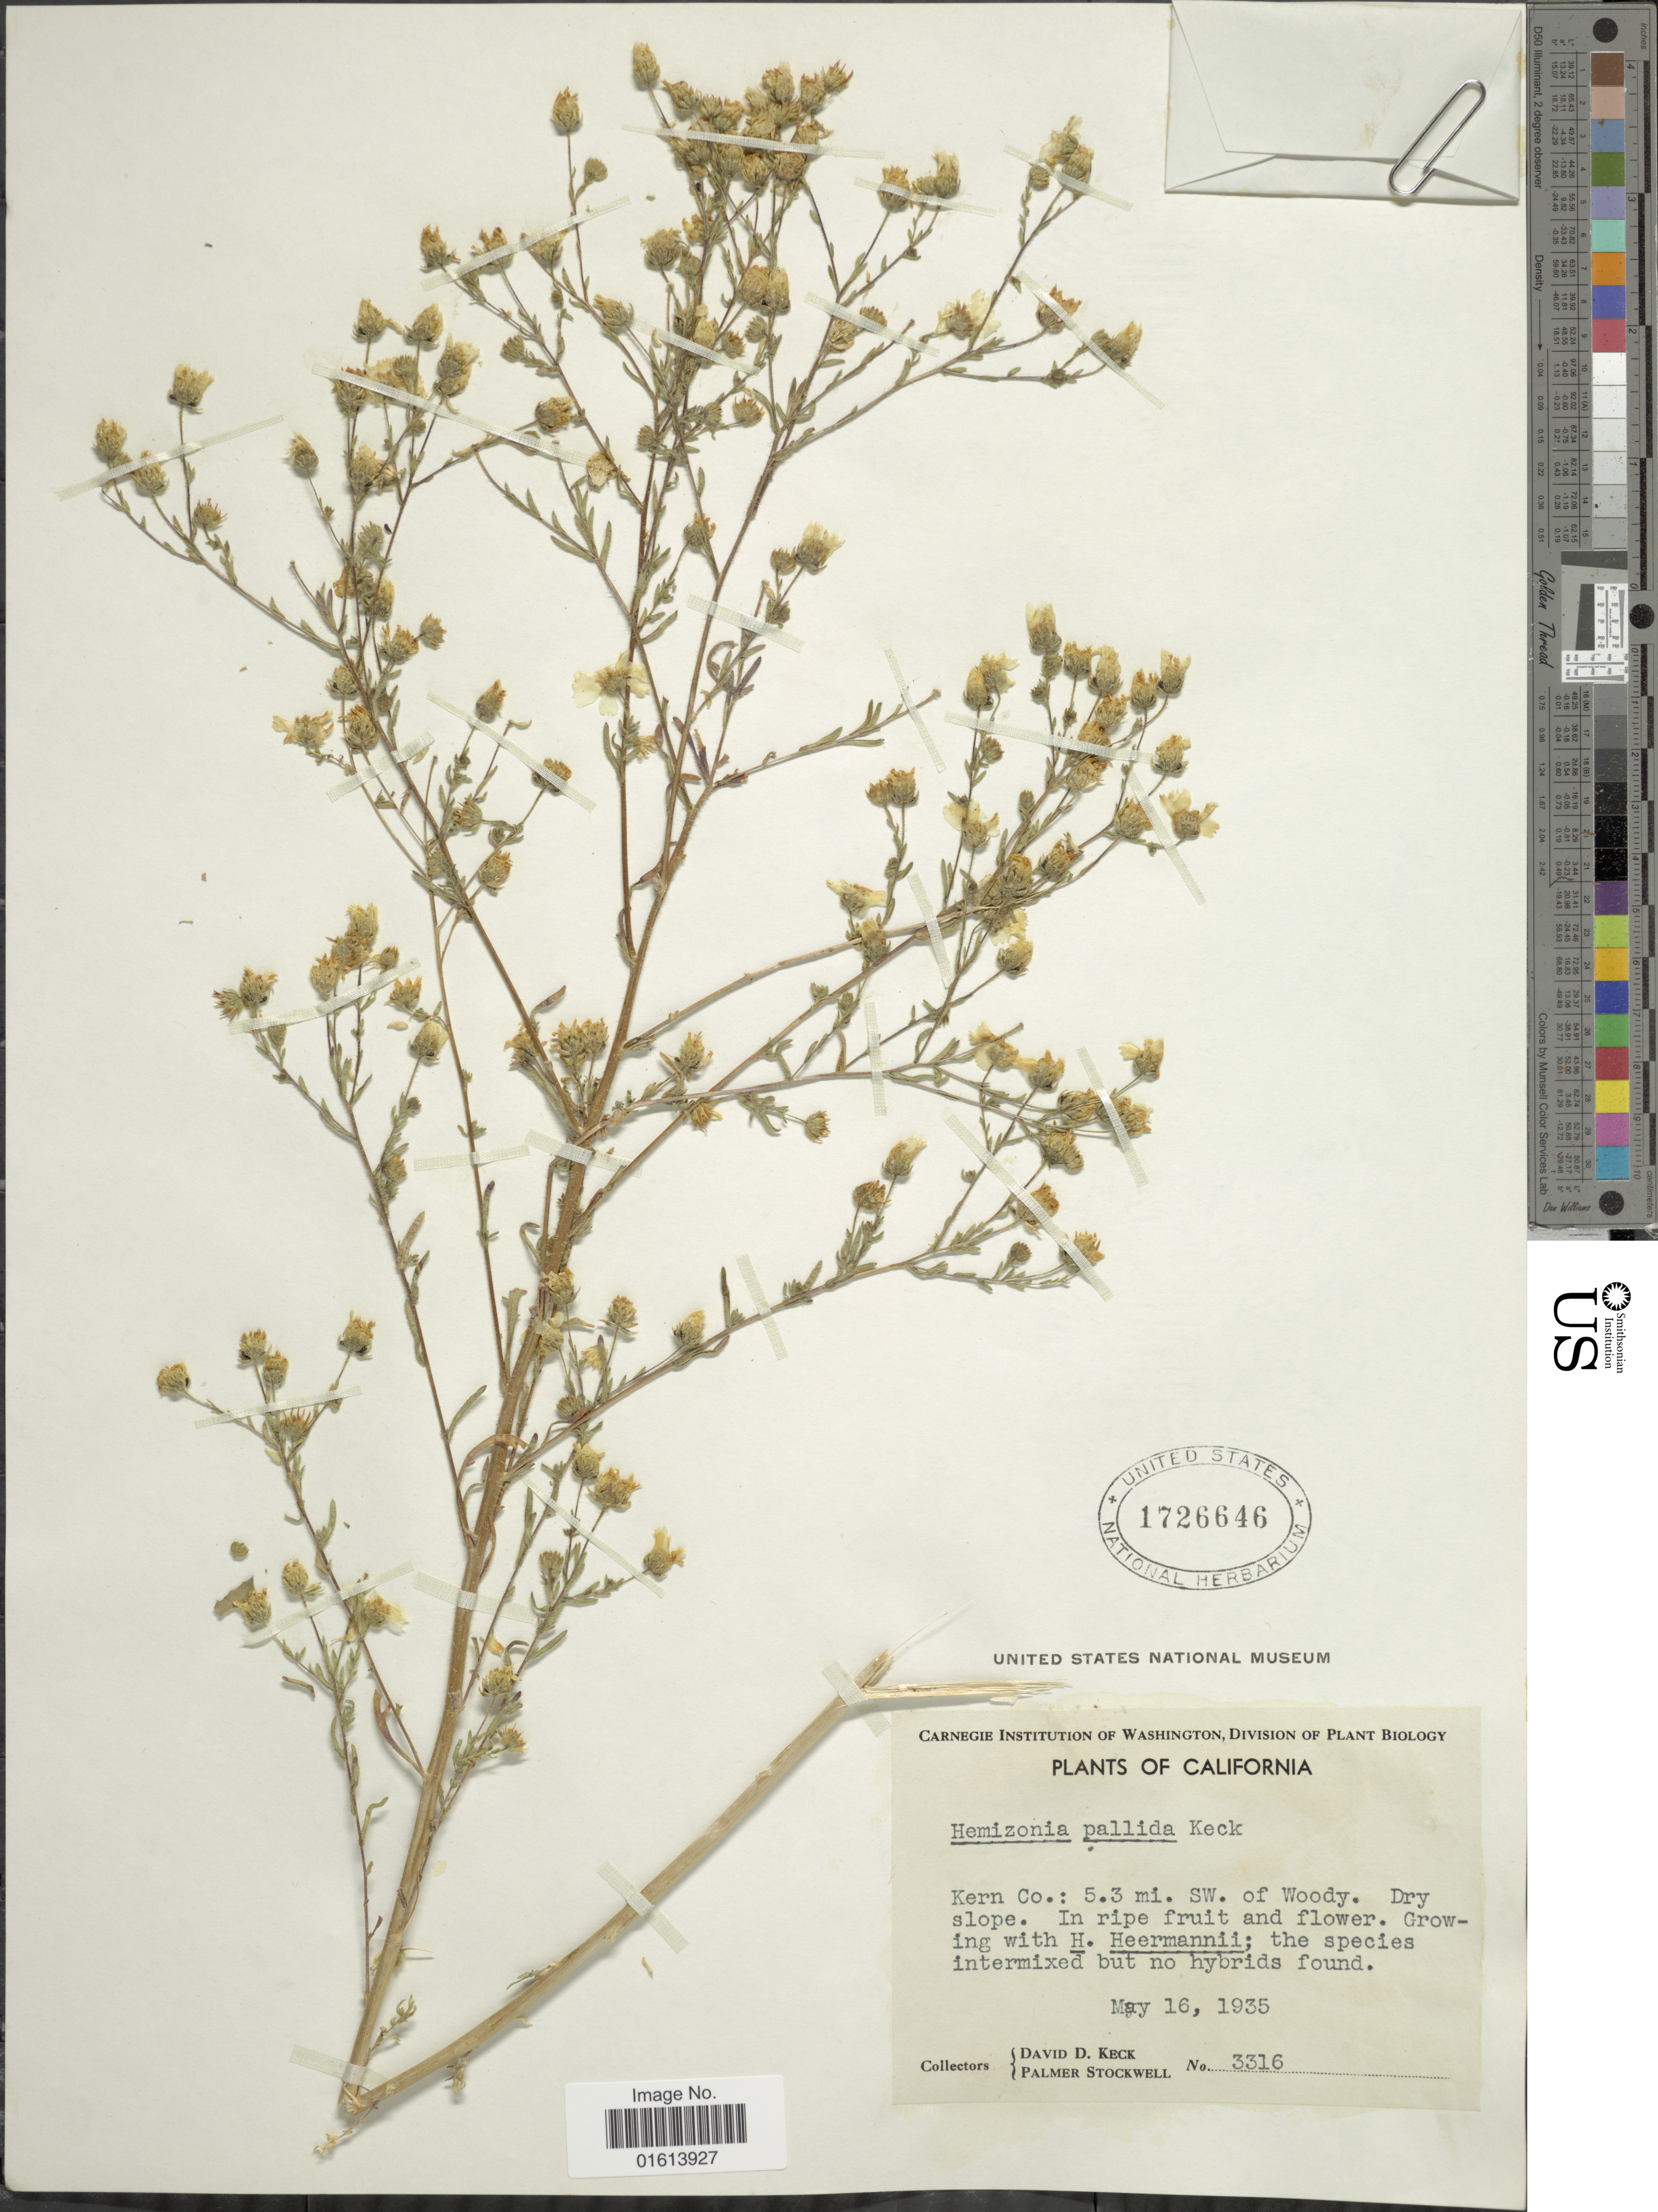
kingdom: Plantae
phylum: Tracheophyta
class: Magnoliopsida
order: Asterales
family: Asteraceae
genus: Deinandra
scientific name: Deinandra pallida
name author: (D.D. Keck) B.G. Baldwin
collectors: D. D. Keck & P. Stockwell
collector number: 3316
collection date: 1935-05-16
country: United States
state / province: California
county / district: Kern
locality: California. Kern Co.: 5.3 mi. SW. of Woody.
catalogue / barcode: US 1726646